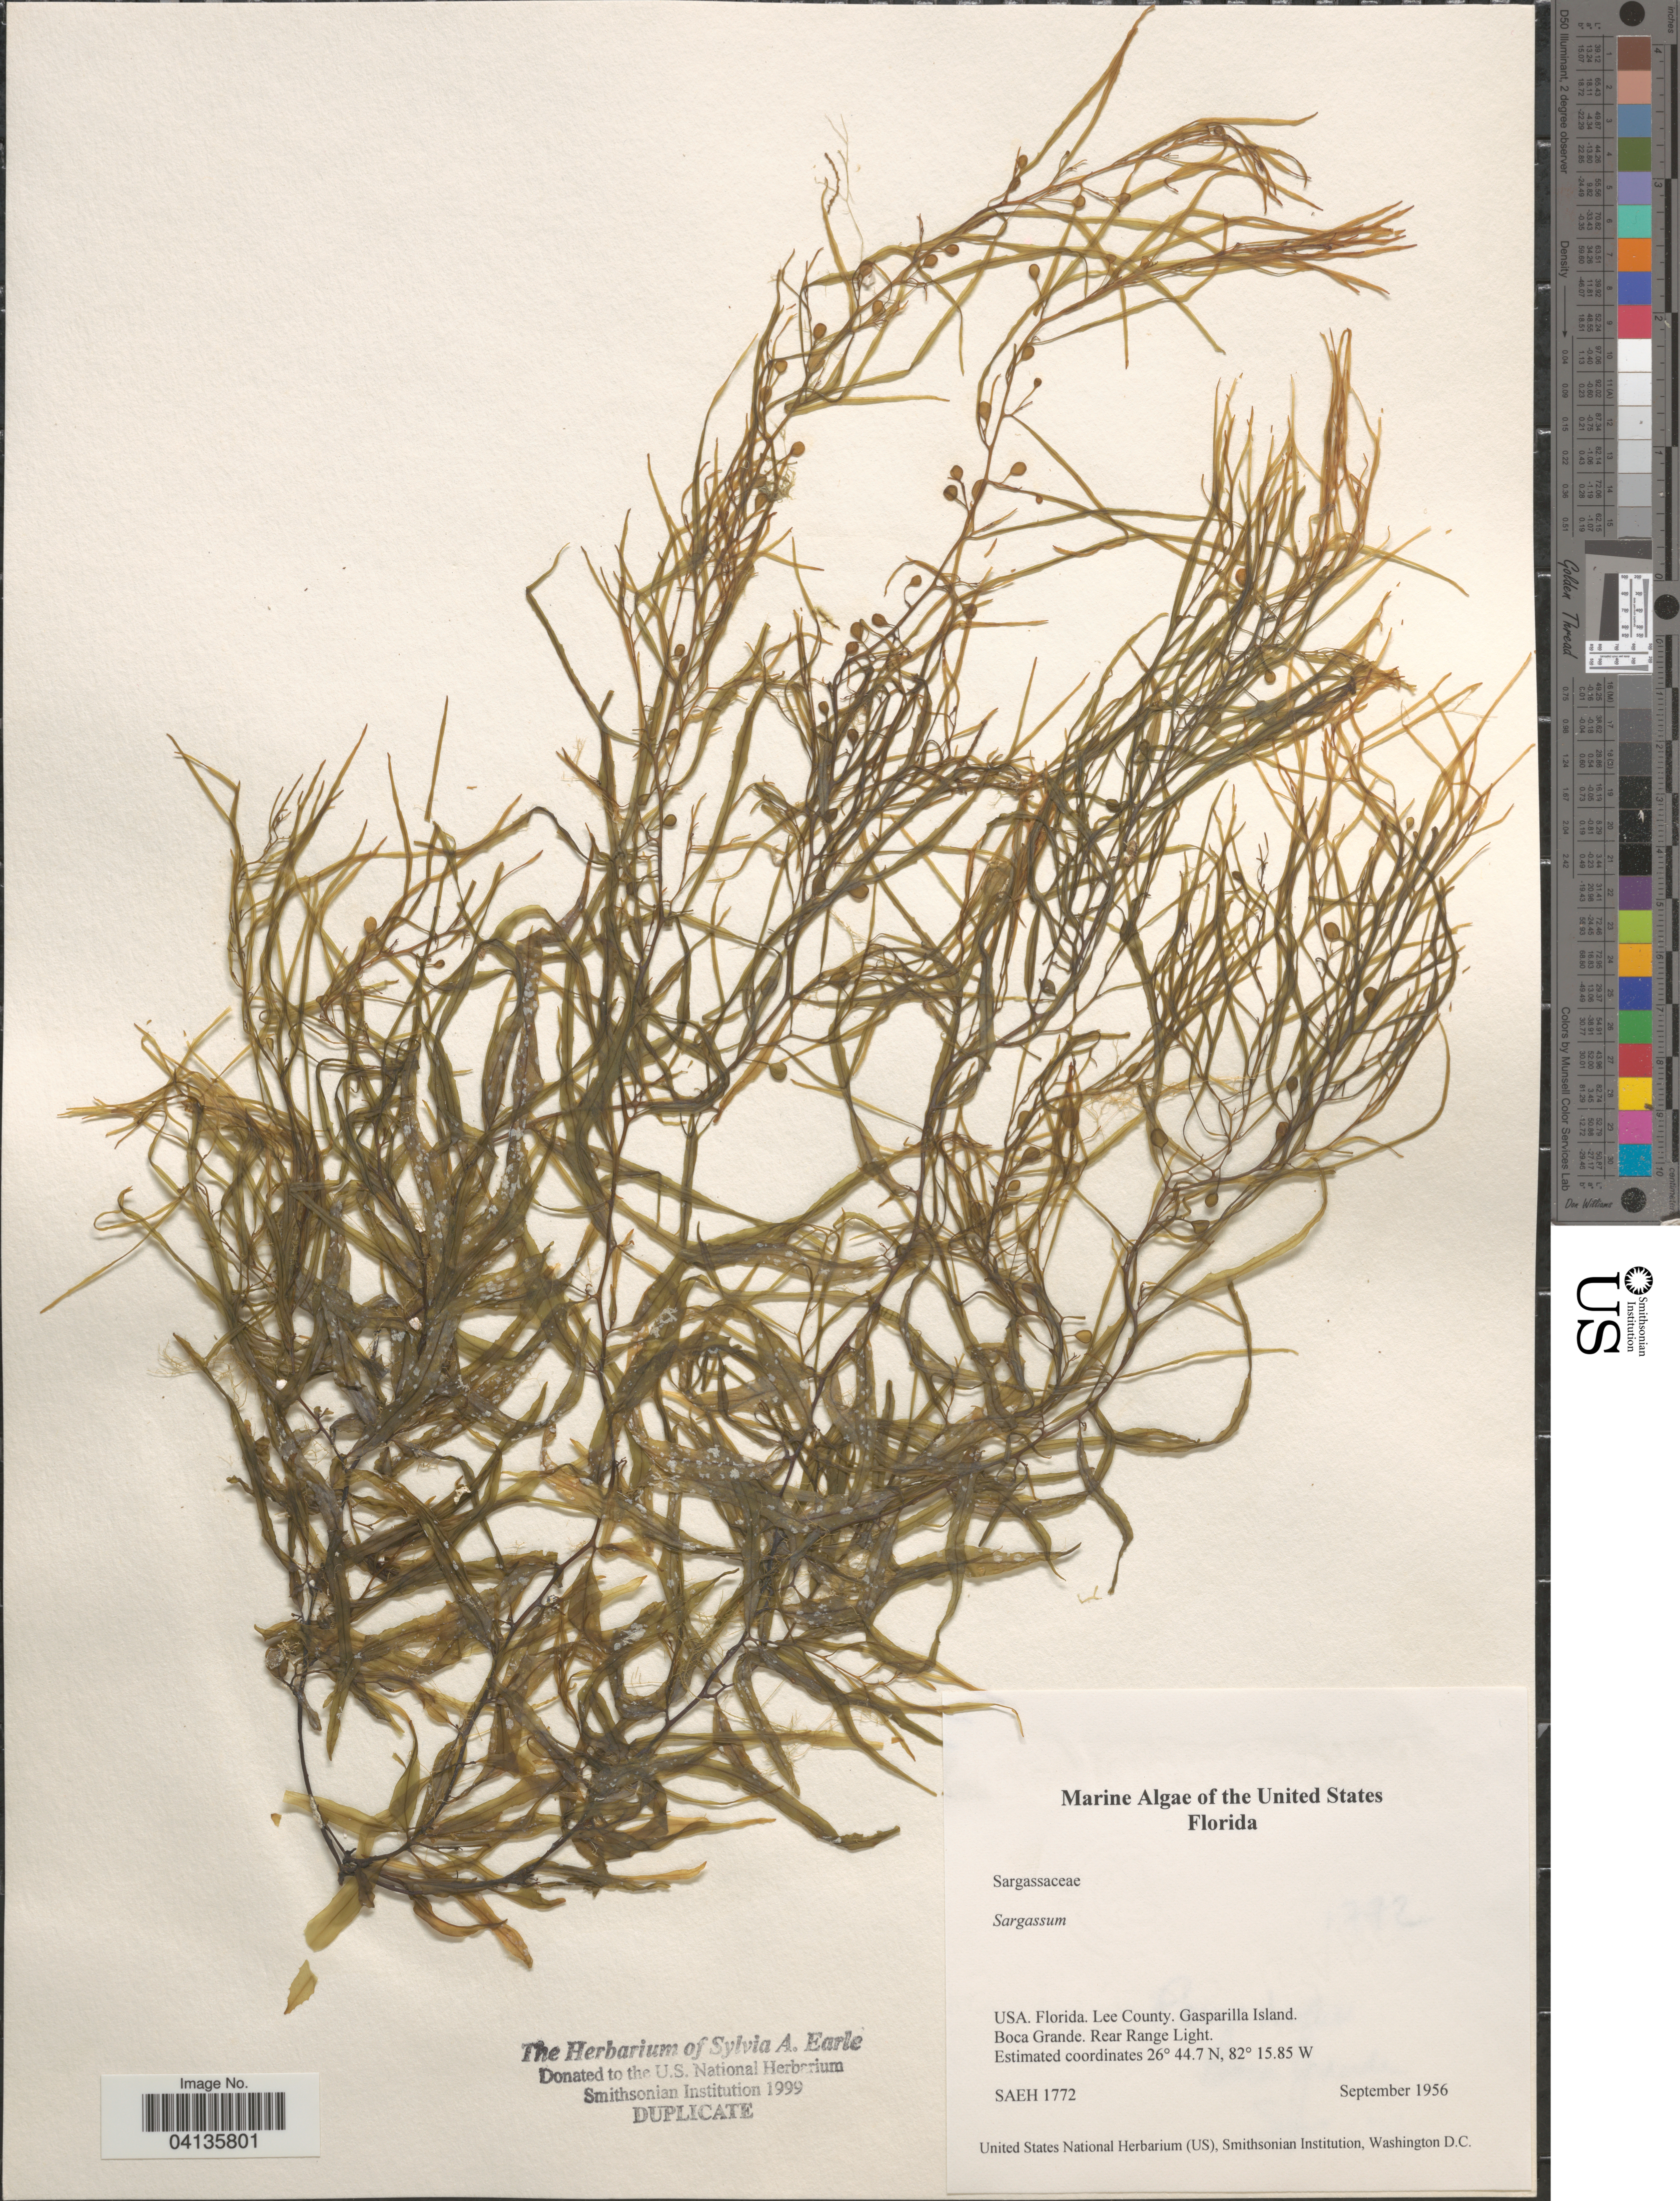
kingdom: Chromista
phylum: Ochrophyta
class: Phaeophyceae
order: Fucales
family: Sargassaceae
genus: Sargassum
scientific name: Sargassum sp.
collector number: SAEH 1772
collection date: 1956-09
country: United States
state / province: Florida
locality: Lee County. Gasparilla Island. Boca Grande. Rear Range Light.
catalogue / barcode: US 238648